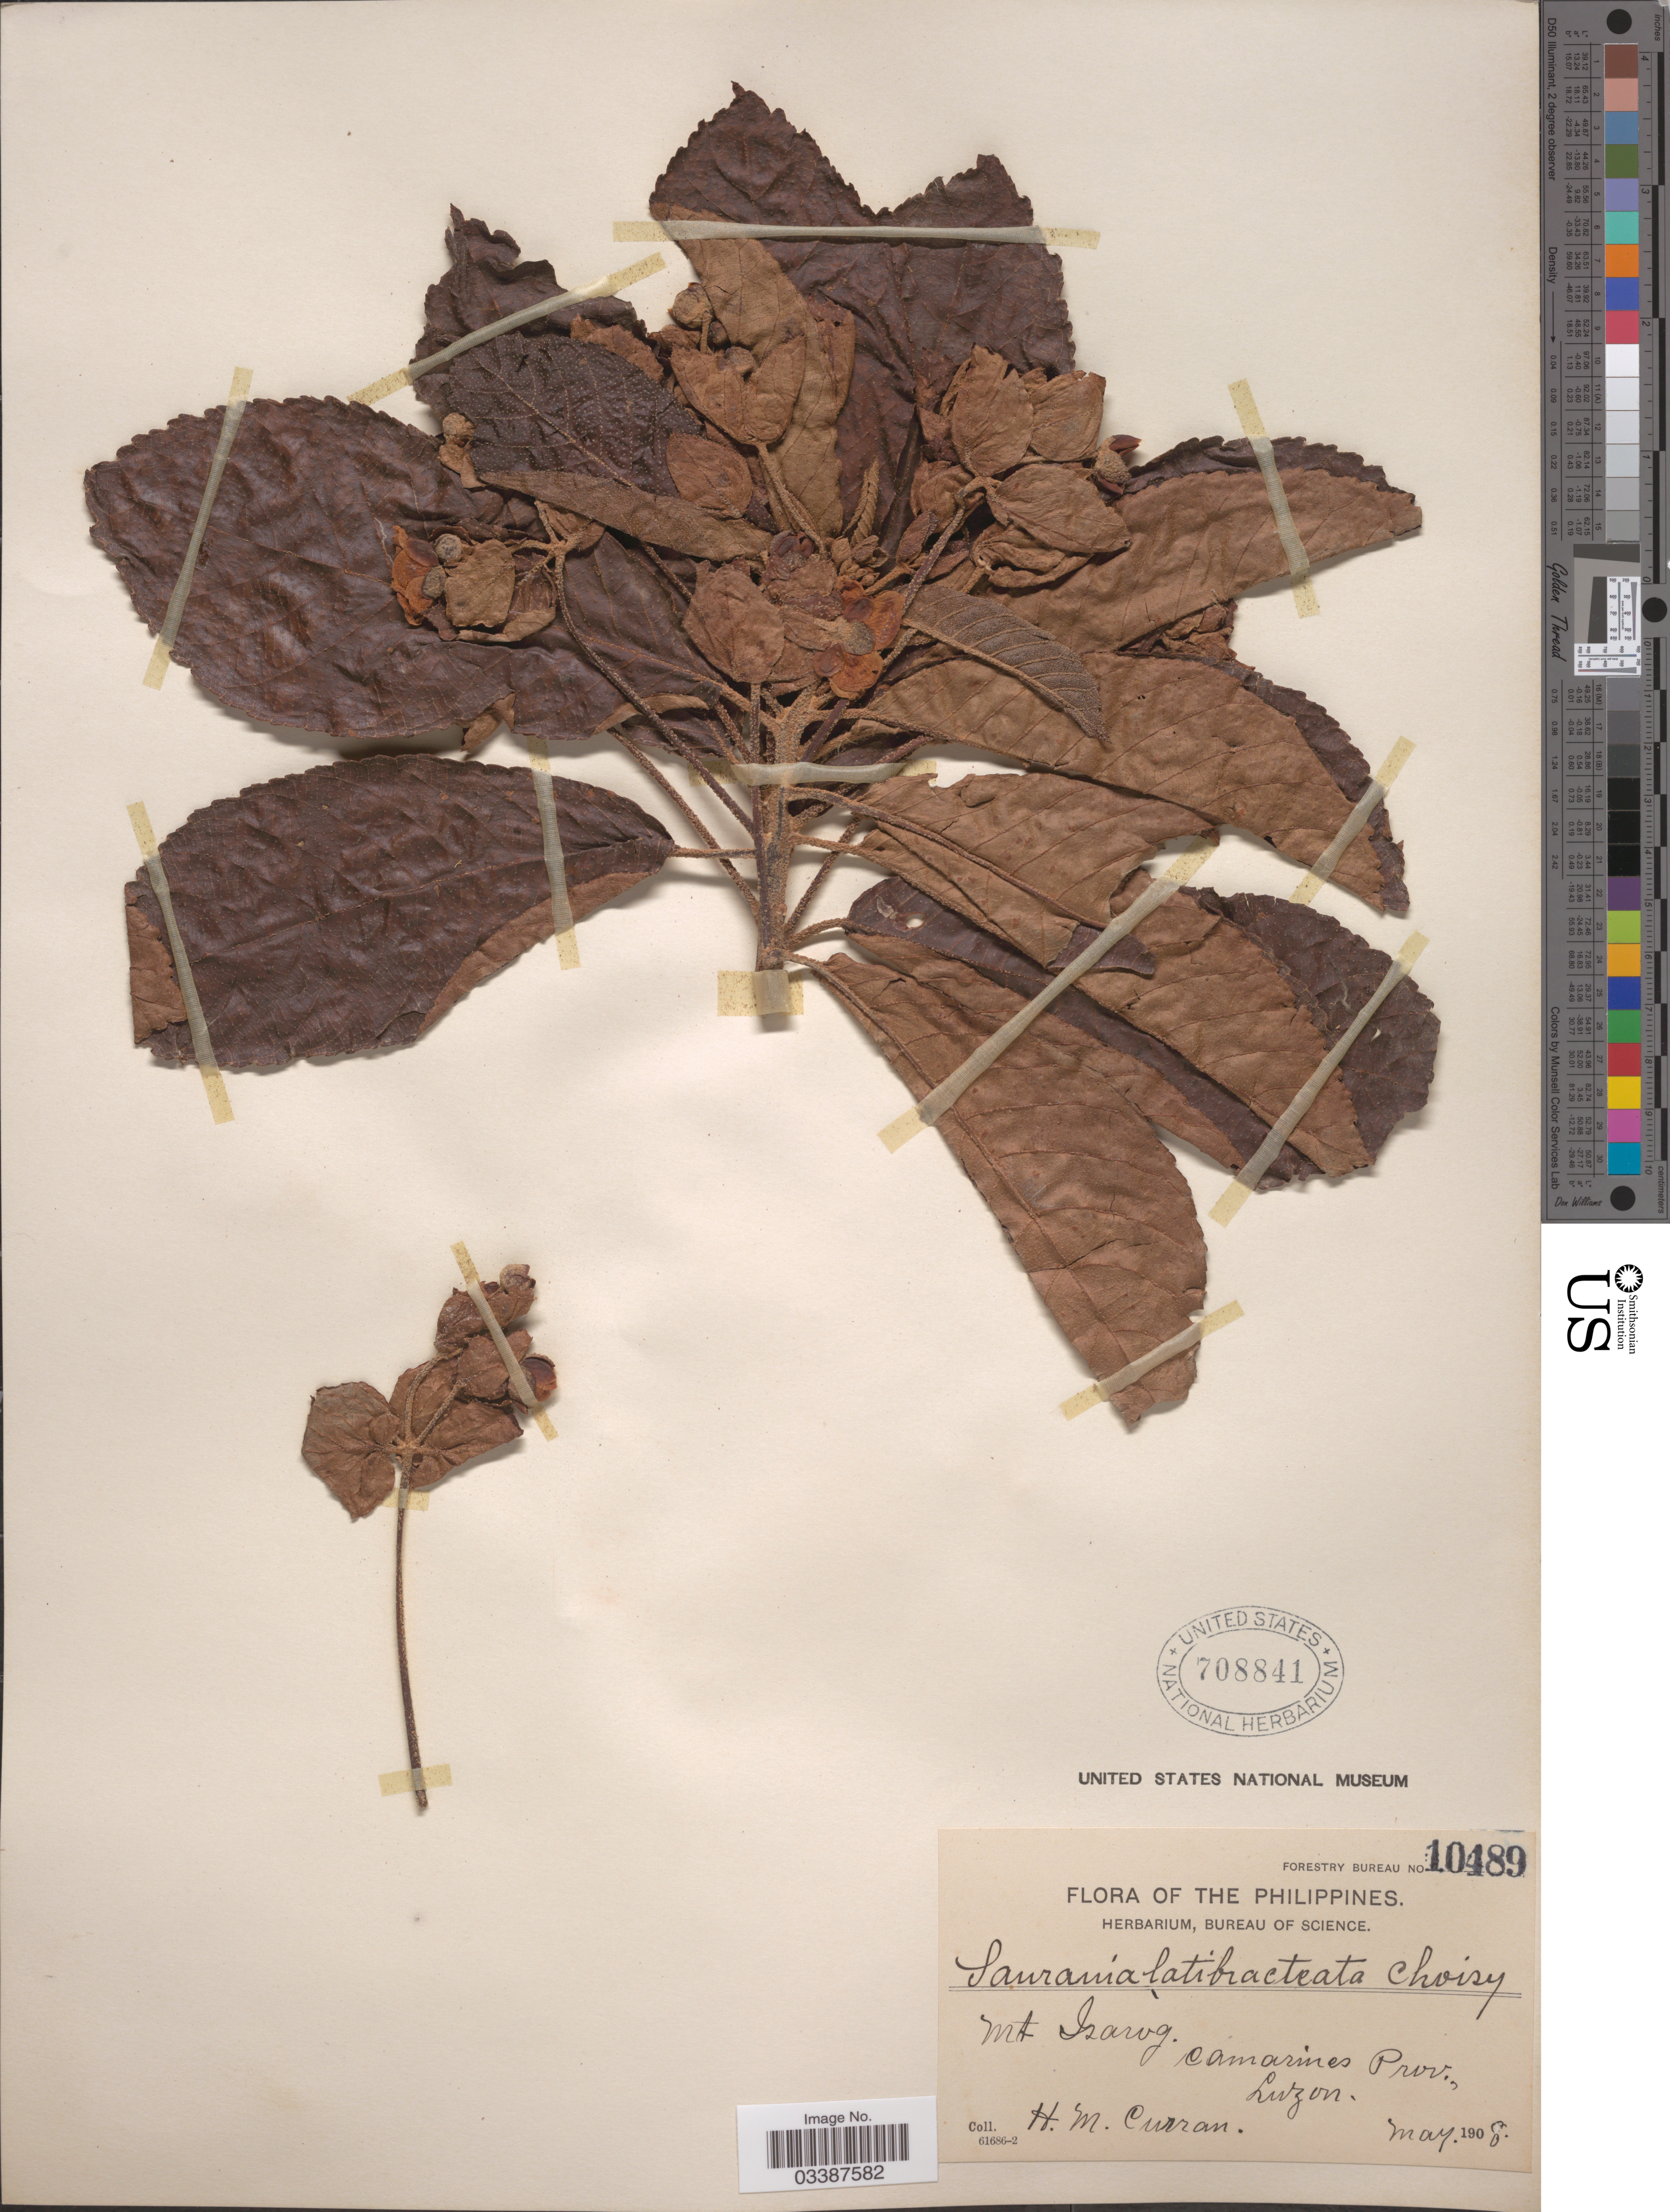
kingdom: Plantae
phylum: Tracheophyta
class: Magnoliopsida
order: Ericales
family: Actinidiaceae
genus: Saurauia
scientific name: Saurauia latibracteata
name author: Choisy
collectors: H. M. Curran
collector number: Forestry Bureau 10489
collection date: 1908-05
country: Philippines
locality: Mt. Isarog. Camarines Prov., Luzon.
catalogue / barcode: US 708841